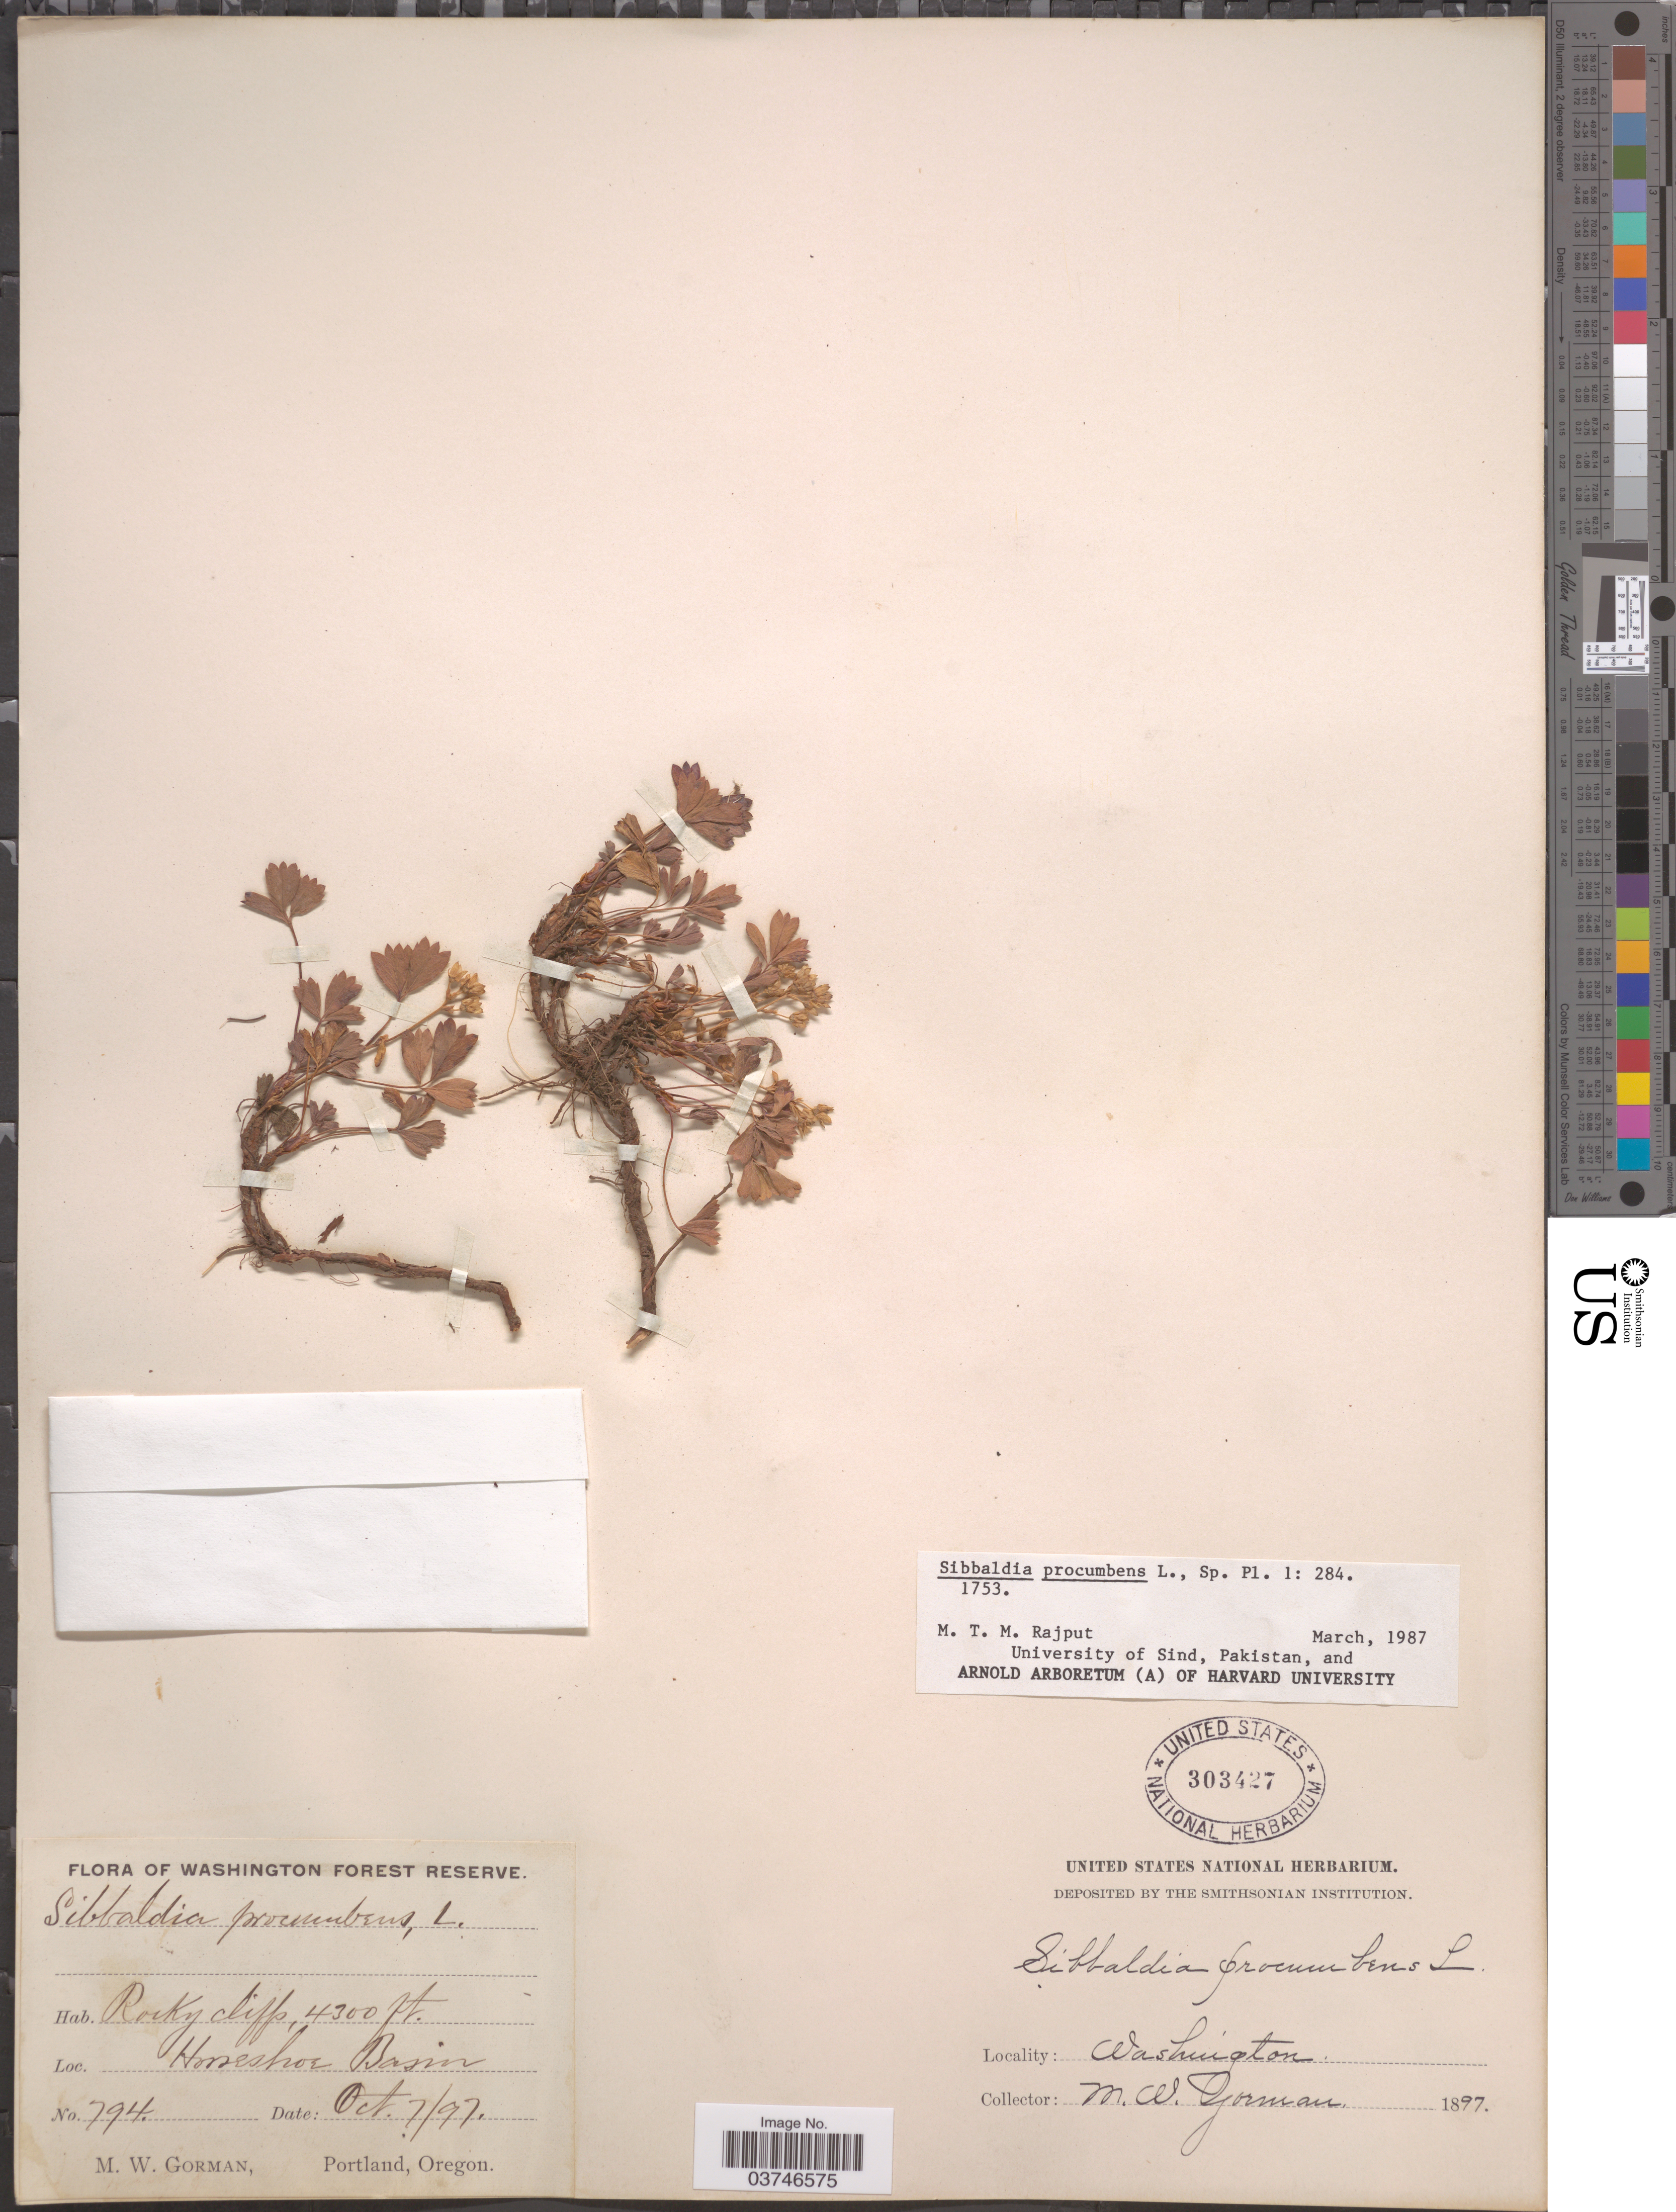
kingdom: Plantae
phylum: Tracheophyta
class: Magnoliopsida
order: Rosales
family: Rosaceae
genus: Sibbaldia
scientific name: Sibbaldia procumbens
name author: L.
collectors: M. W. Gorman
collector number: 794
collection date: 1897-10-07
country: United States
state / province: Washington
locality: Rocky cliffs. Horseshore Basin.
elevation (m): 1311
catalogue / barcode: US 303427